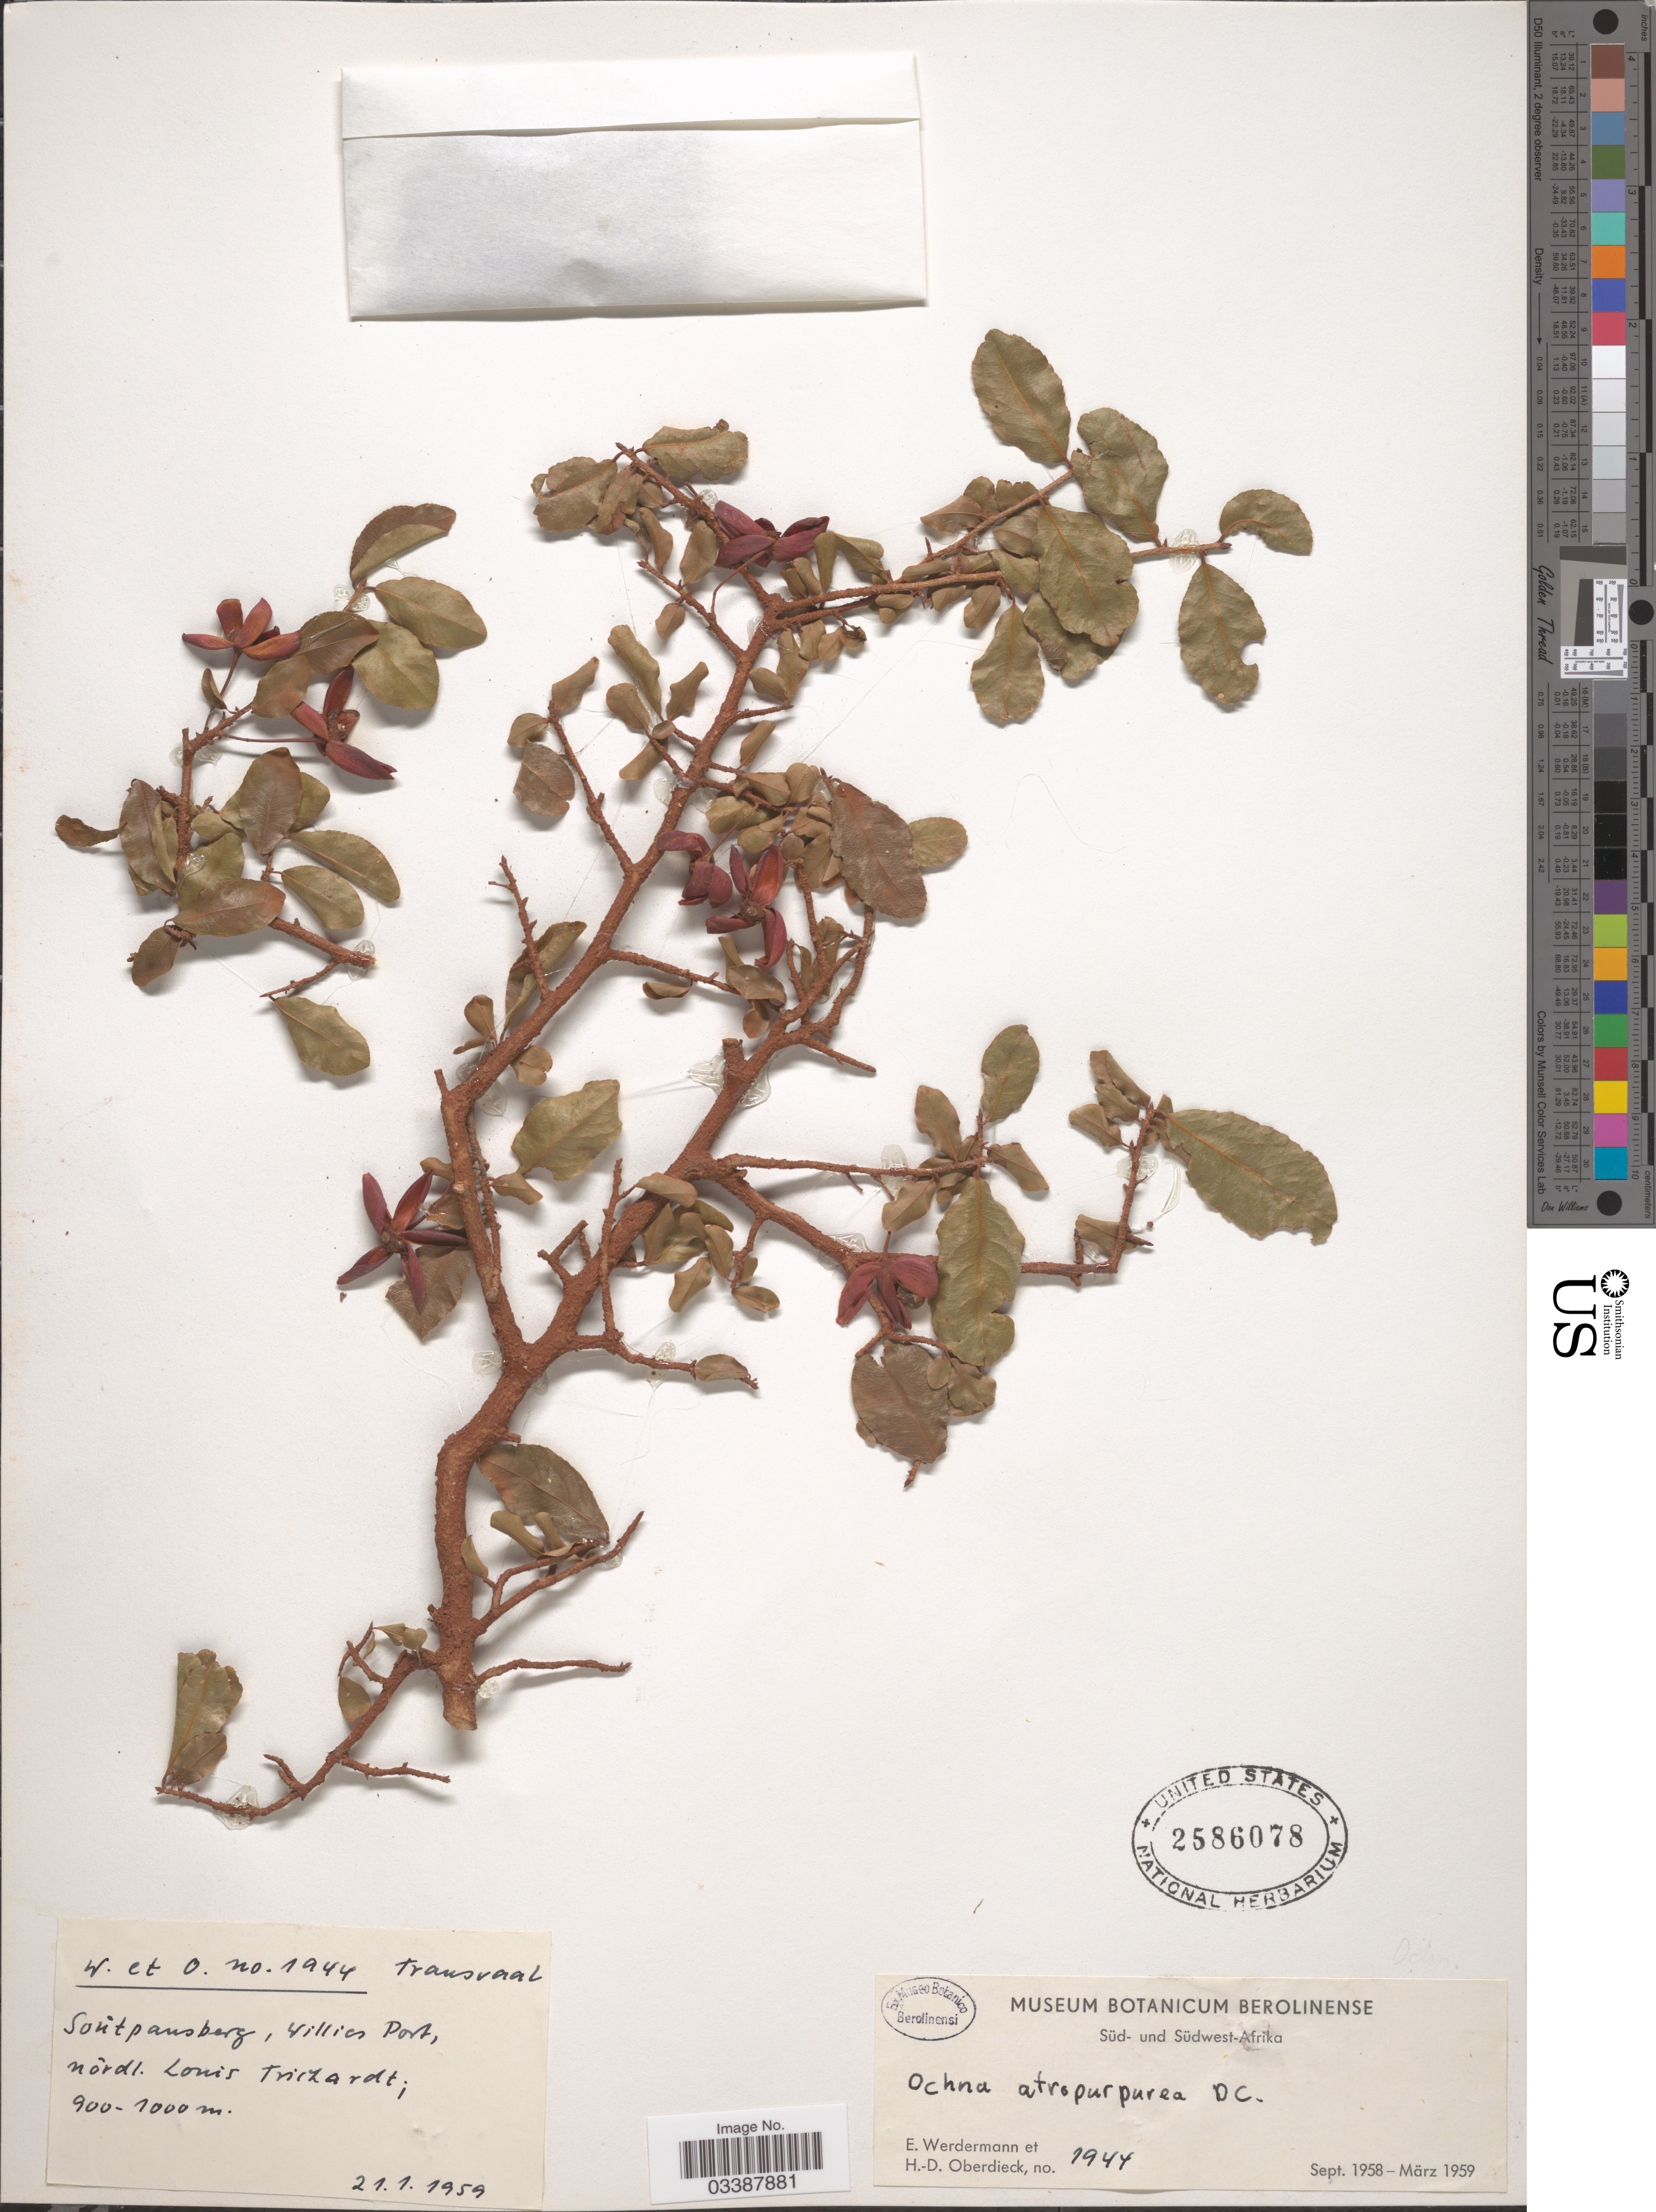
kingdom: Plantae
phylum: Tracheophyta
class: Magnoliopsida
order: Malpighiales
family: Ochnaceae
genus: Ochna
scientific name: Ochna atropurpurea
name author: DC.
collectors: E. Werdermann & H. Oberdieck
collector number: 1944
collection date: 1959-01-21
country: South Africa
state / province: Limpopo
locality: Süd-Afrika. Transvaal. Soütpansberg, Willies Port, nördl. Louis Trichardt.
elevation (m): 900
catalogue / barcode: US 2586078